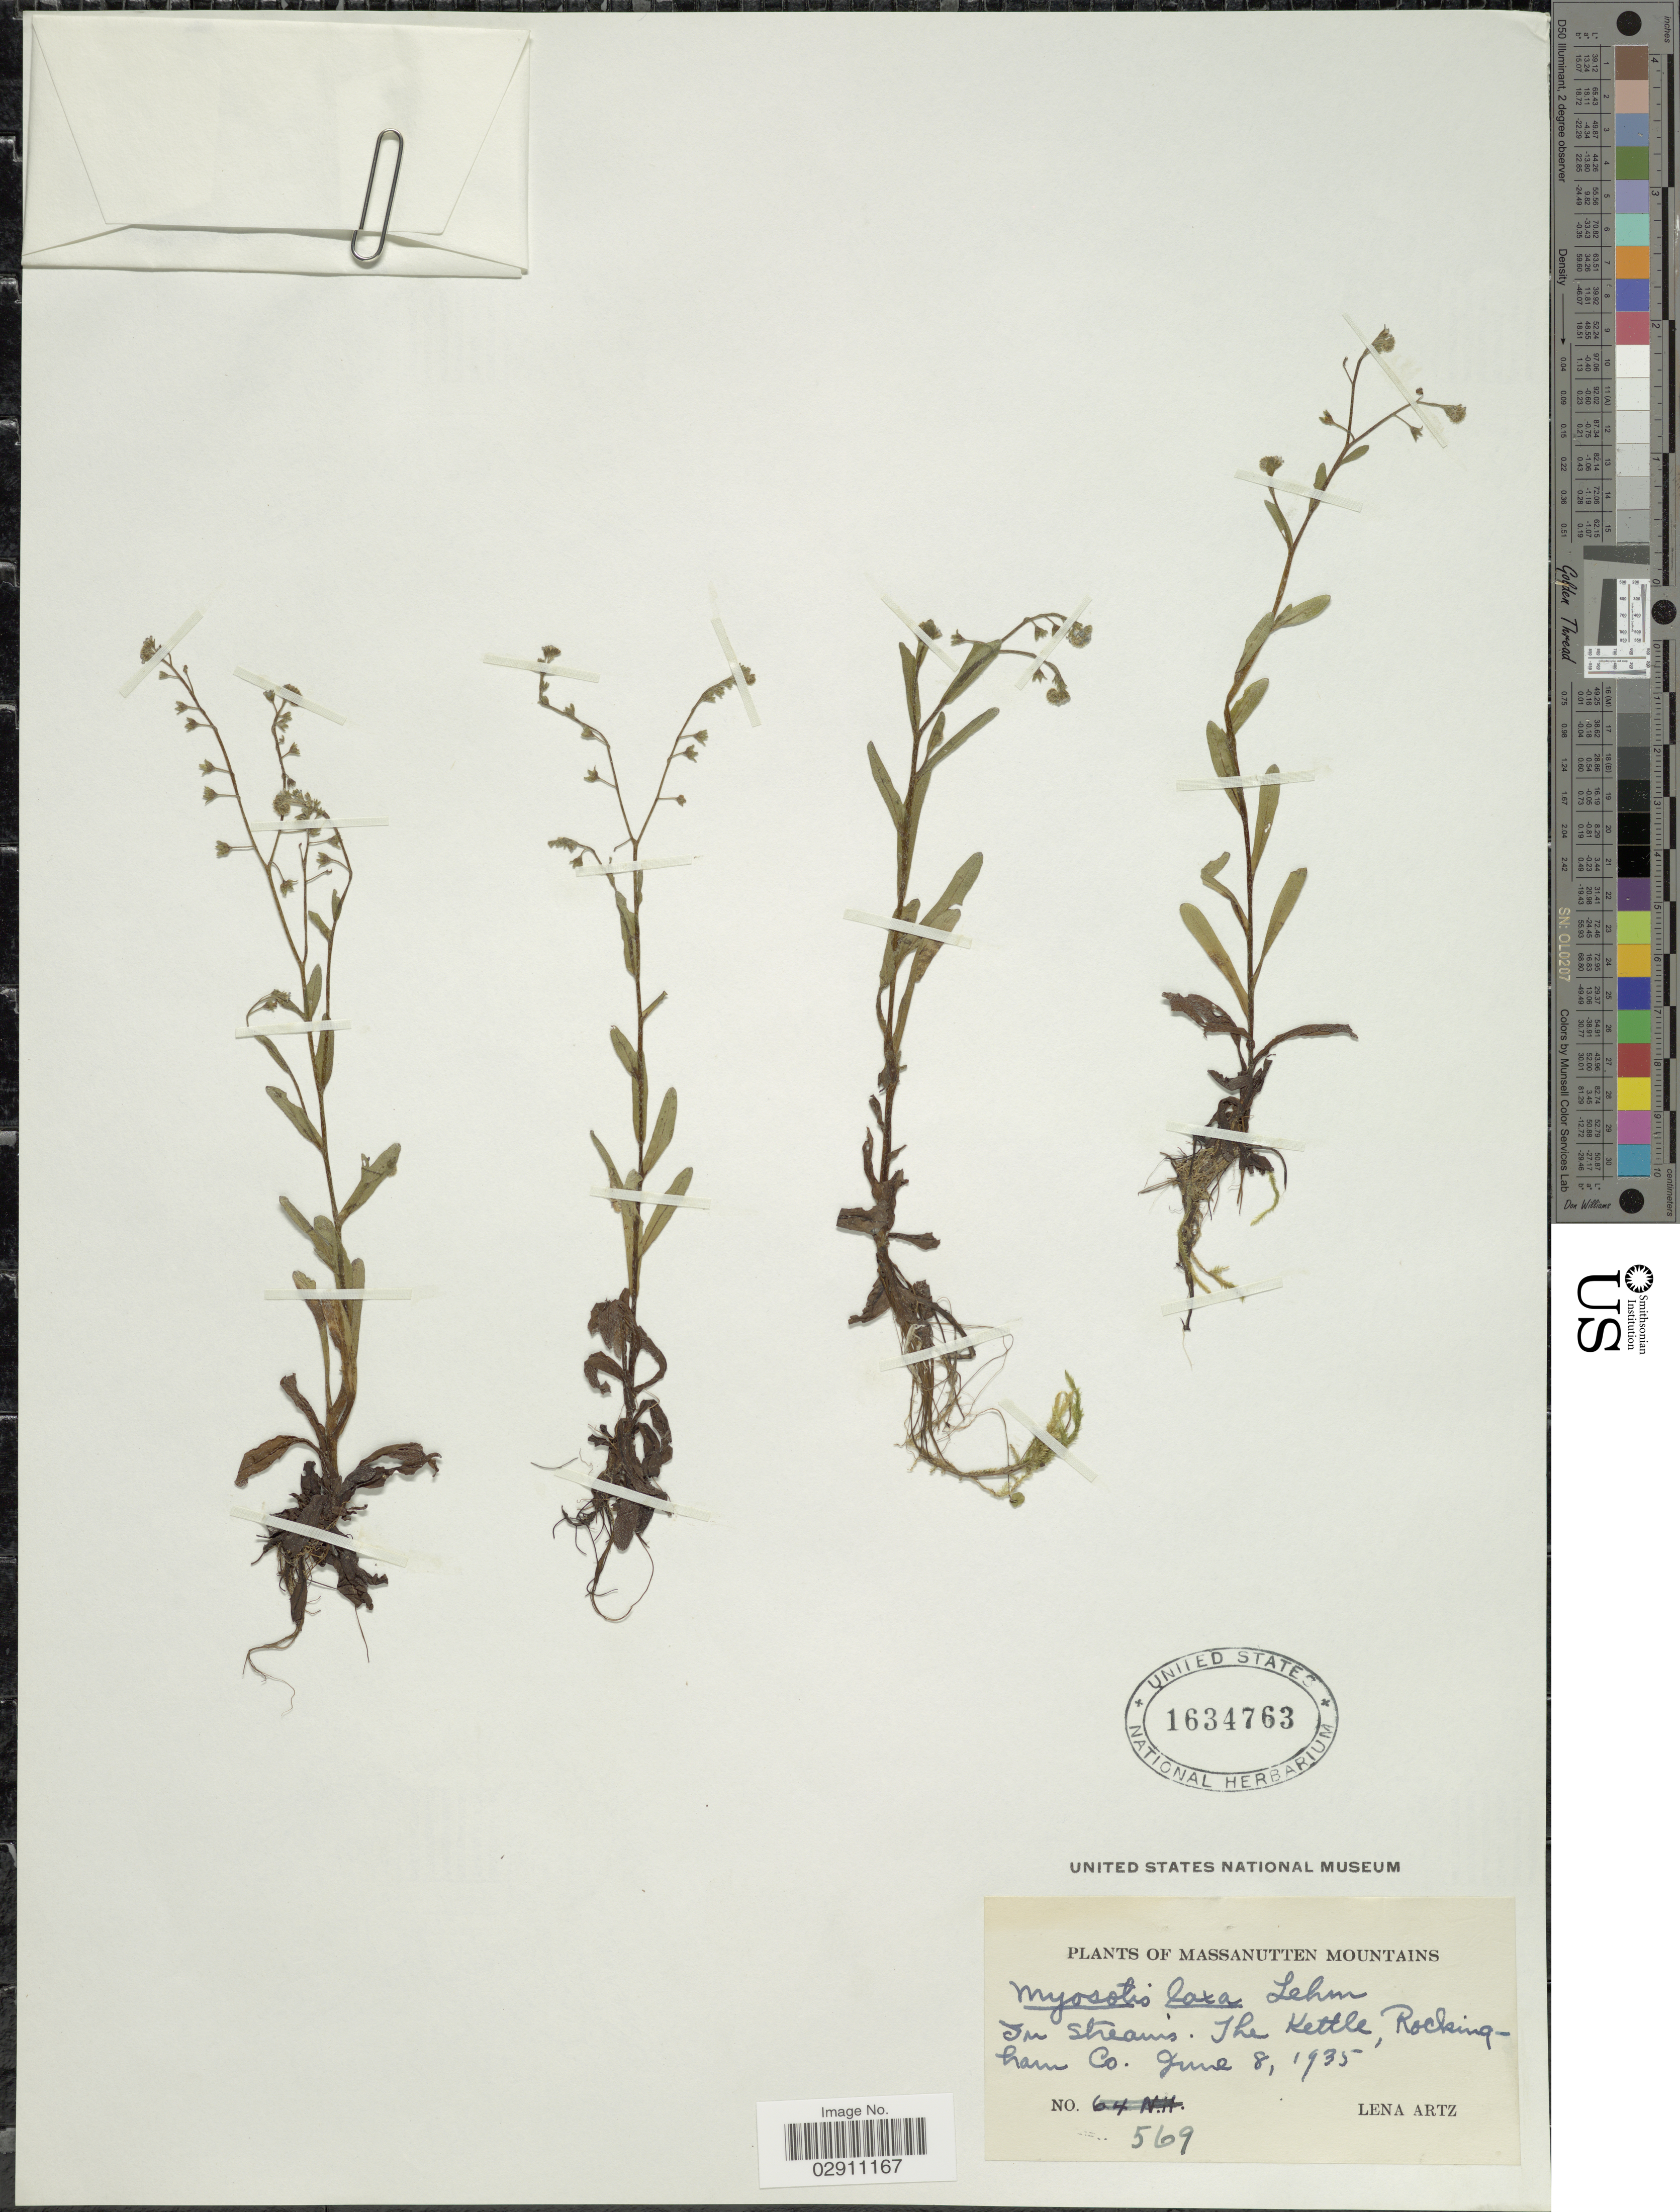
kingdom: Plantae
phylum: Tracheophyta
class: Magnoliopsida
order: Boraginales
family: Boraginaceae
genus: Myosotis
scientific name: Myosotis laxa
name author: F. Lehm.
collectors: L. Artz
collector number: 569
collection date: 1935-06-08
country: United States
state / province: Virginia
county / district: Rockingham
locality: Massanutten Mountains, In streams, The Kettle, Rockingham Co.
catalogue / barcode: US 1634763